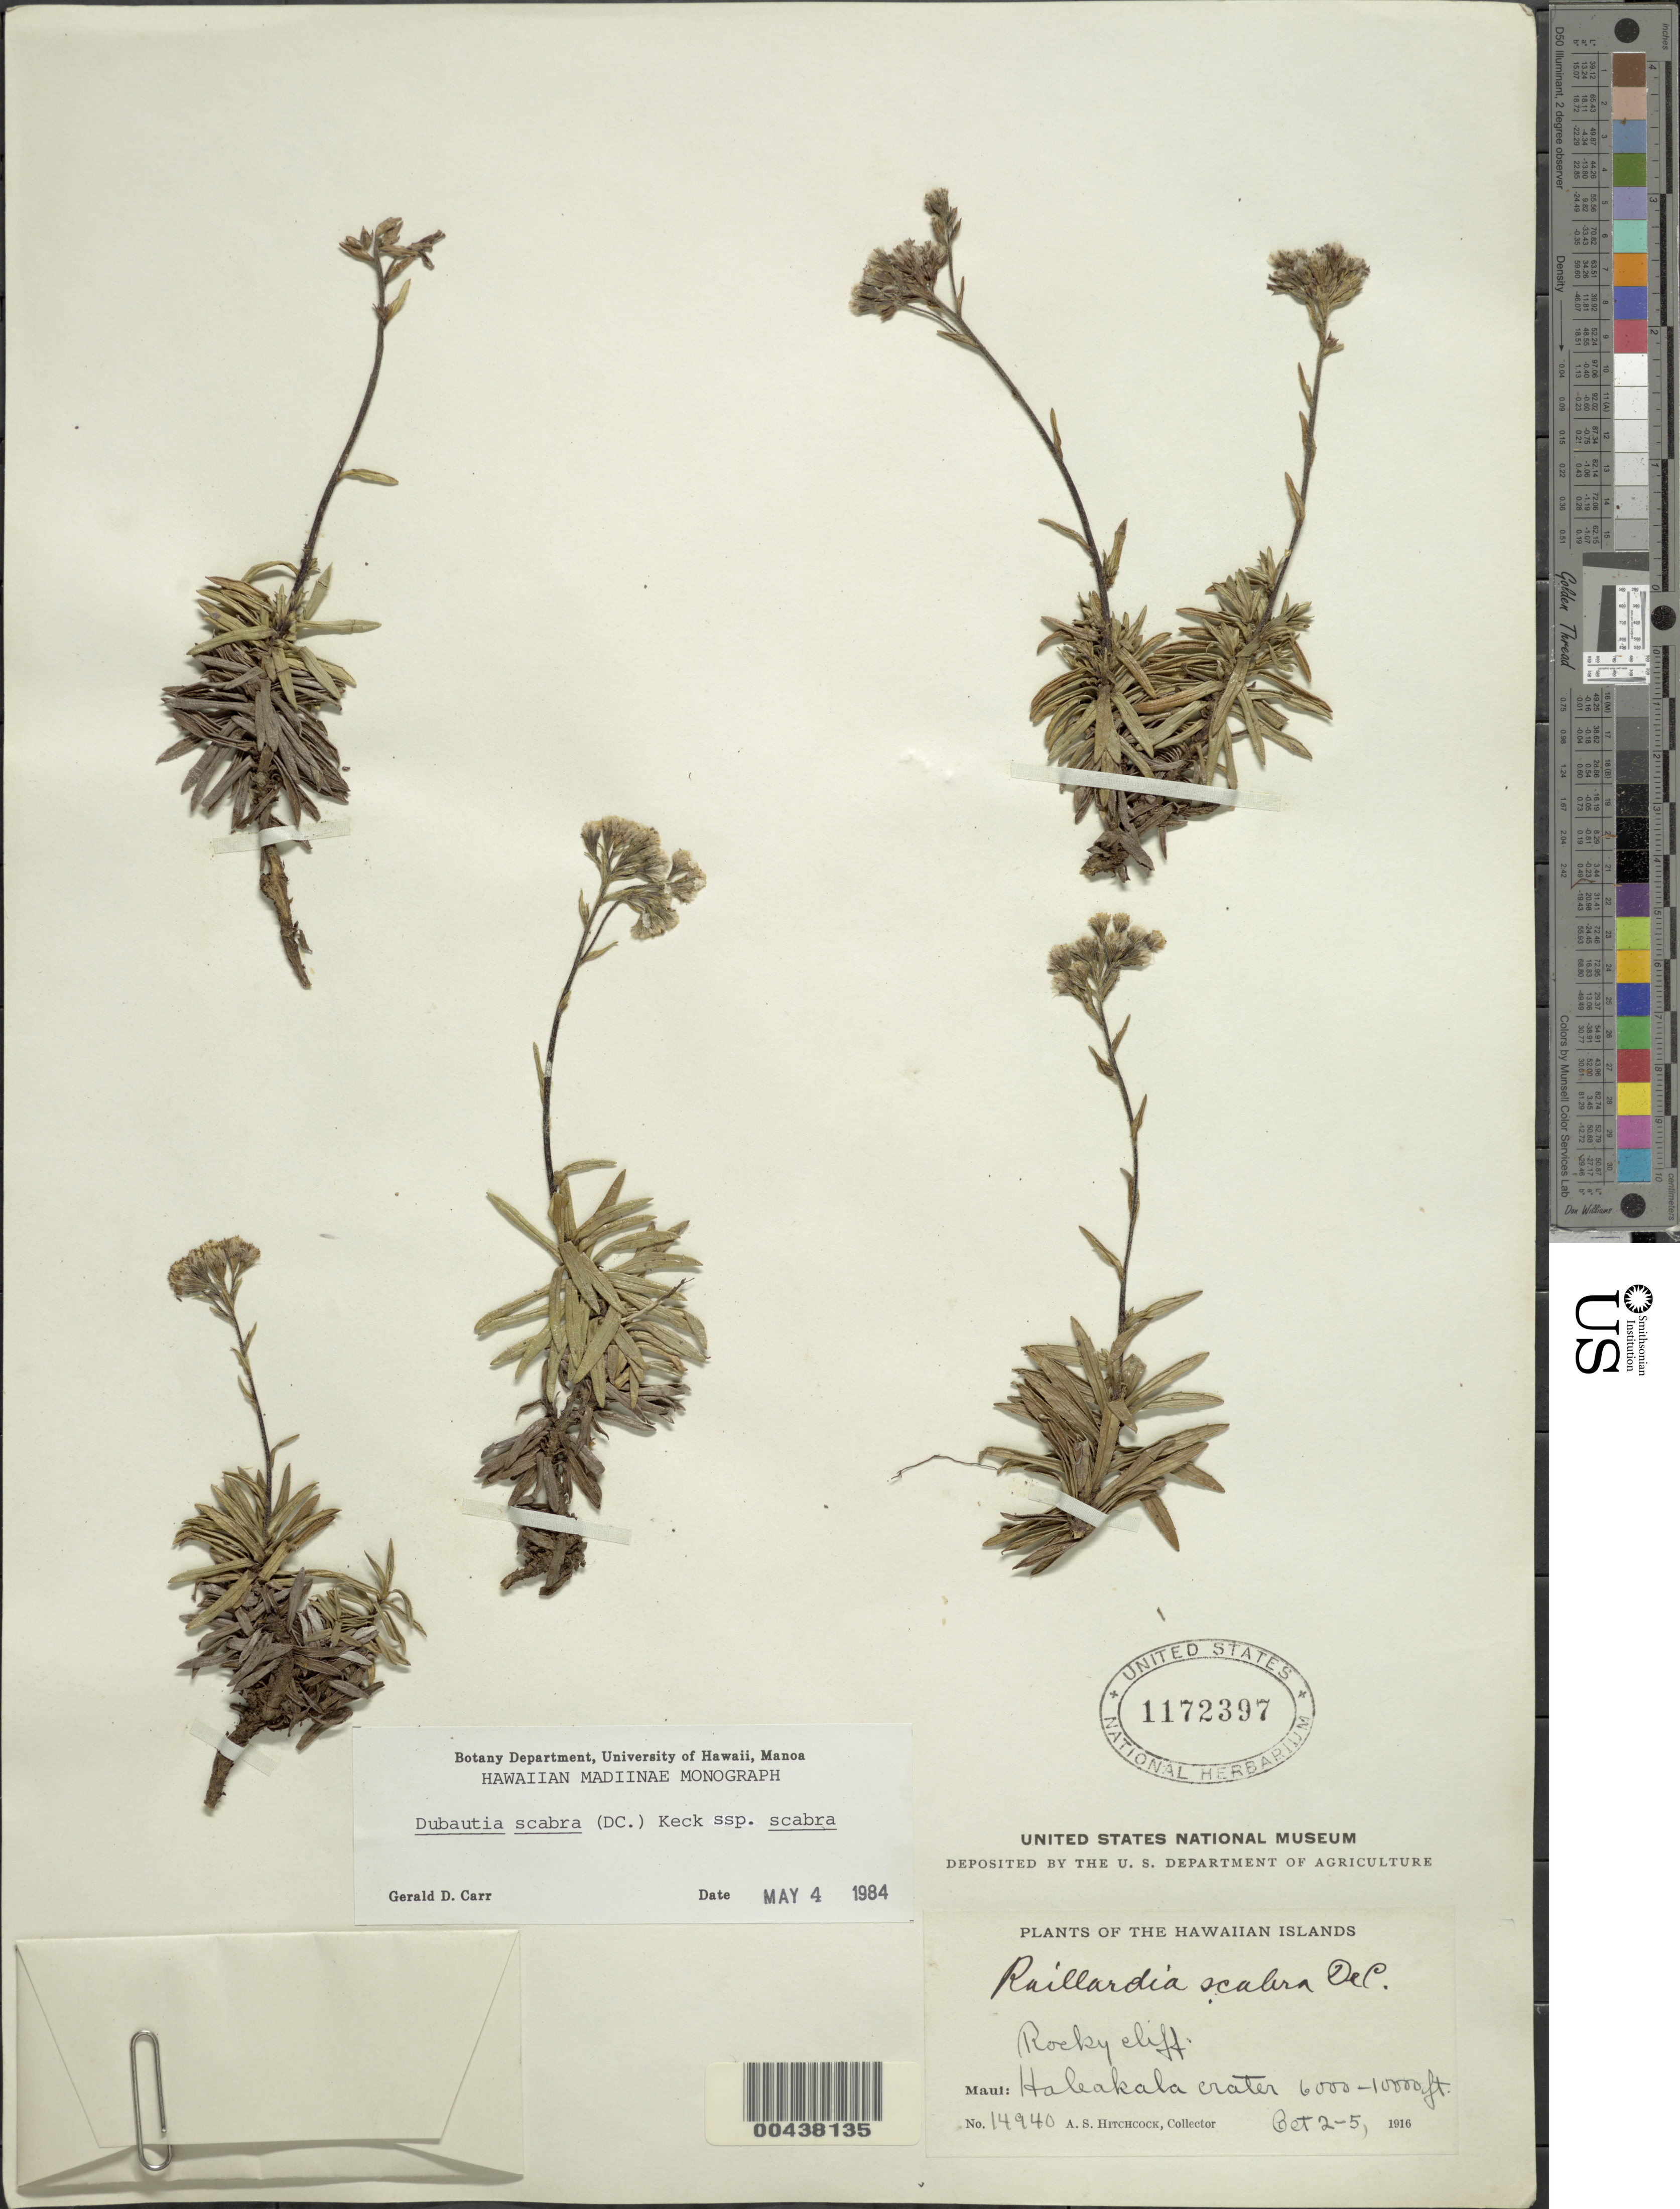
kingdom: Plantae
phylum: Tracheophyta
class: Magnoliopsida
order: Asterales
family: Asteraceae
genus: Dubautia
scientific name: Dubautia scabra subsp. scabra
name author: (DC.) D.D. Keck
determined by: Carr, G. D.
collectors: A. S. Hitchcock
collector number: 14940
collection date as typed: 2 Oct 1916 to 5 Oct 1916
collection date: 1916-10-02/1916-10-05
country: United States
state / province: Hawaii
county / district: Maui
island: Maui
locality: Haleakala crater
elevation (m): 1829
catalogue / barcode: US 1172397